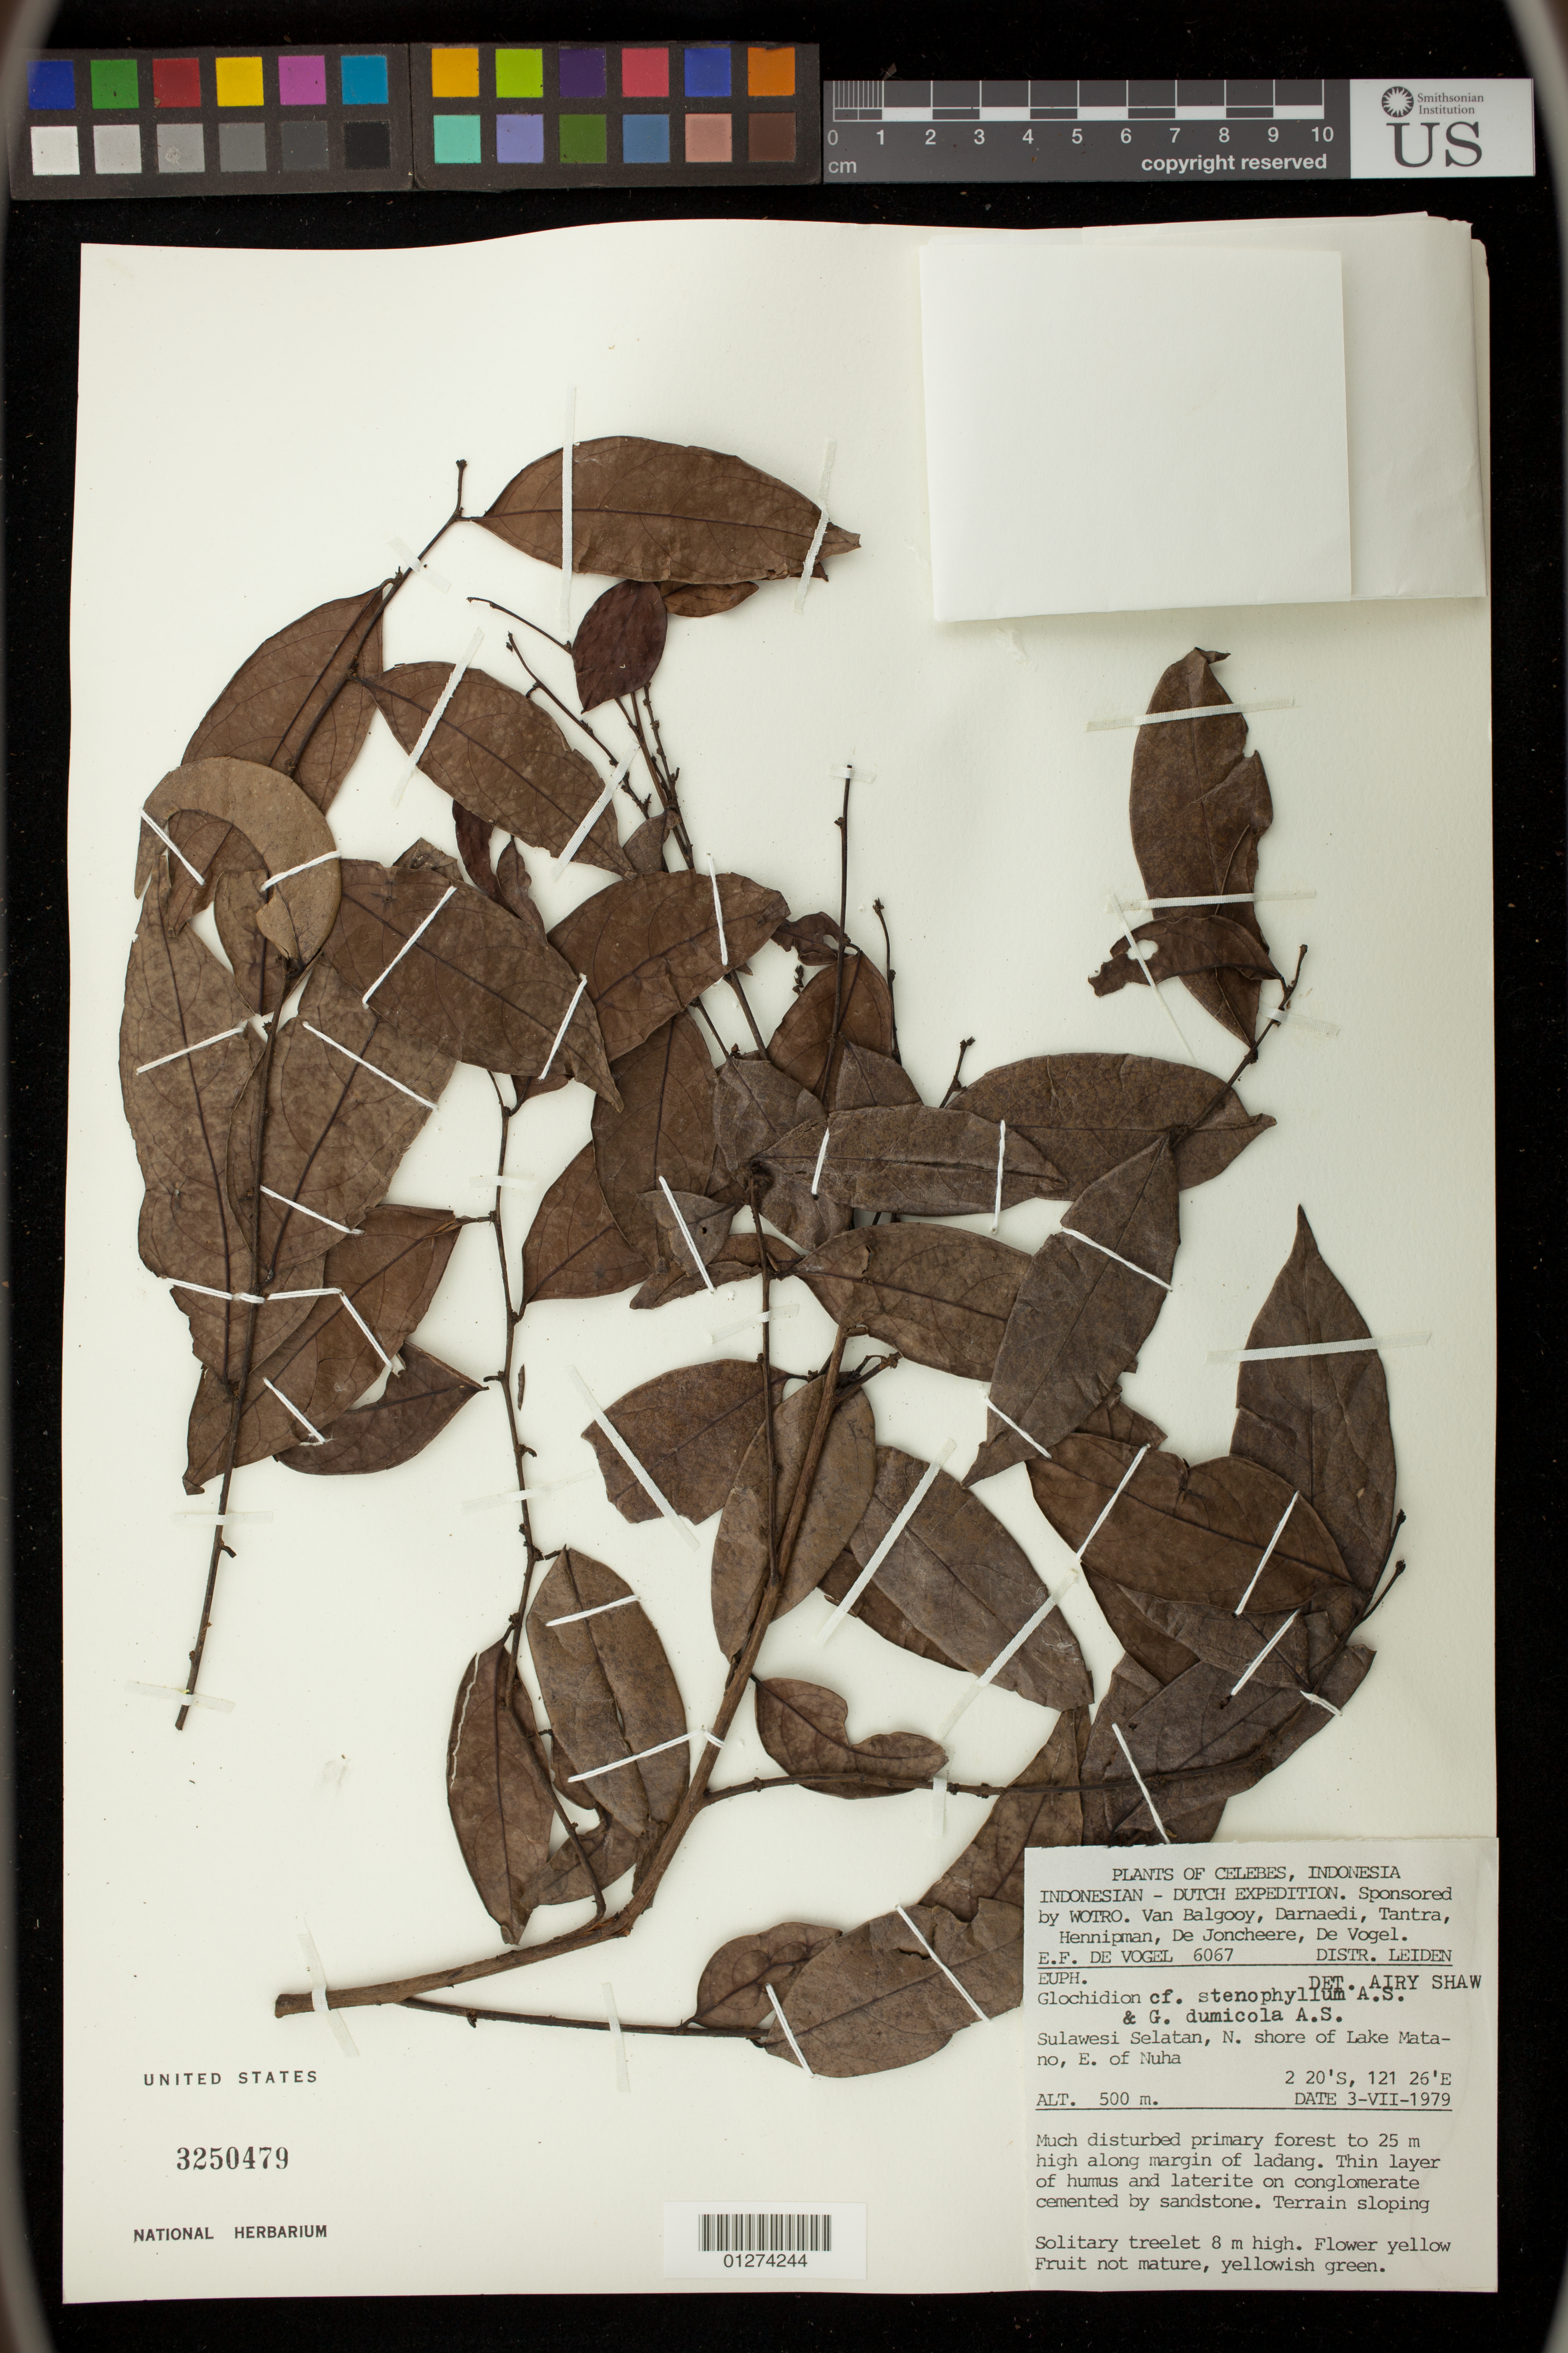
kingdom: Plantae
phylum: Tracheophyta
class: Magnoliopsida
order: Malpighiales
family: Phyllanthaceae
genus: Glochidion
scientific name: Glochidion stenophyllum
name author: Airy Shaw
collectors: E. F. de Vogel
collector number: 6067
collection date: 1979-07-03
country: Indonesia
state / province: Sulawesi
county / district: Sulawesi Selatan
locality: Sulawesi Selatan, North shore of Lake Matano, East of Nuha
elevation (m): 500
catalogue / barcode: US 3250479